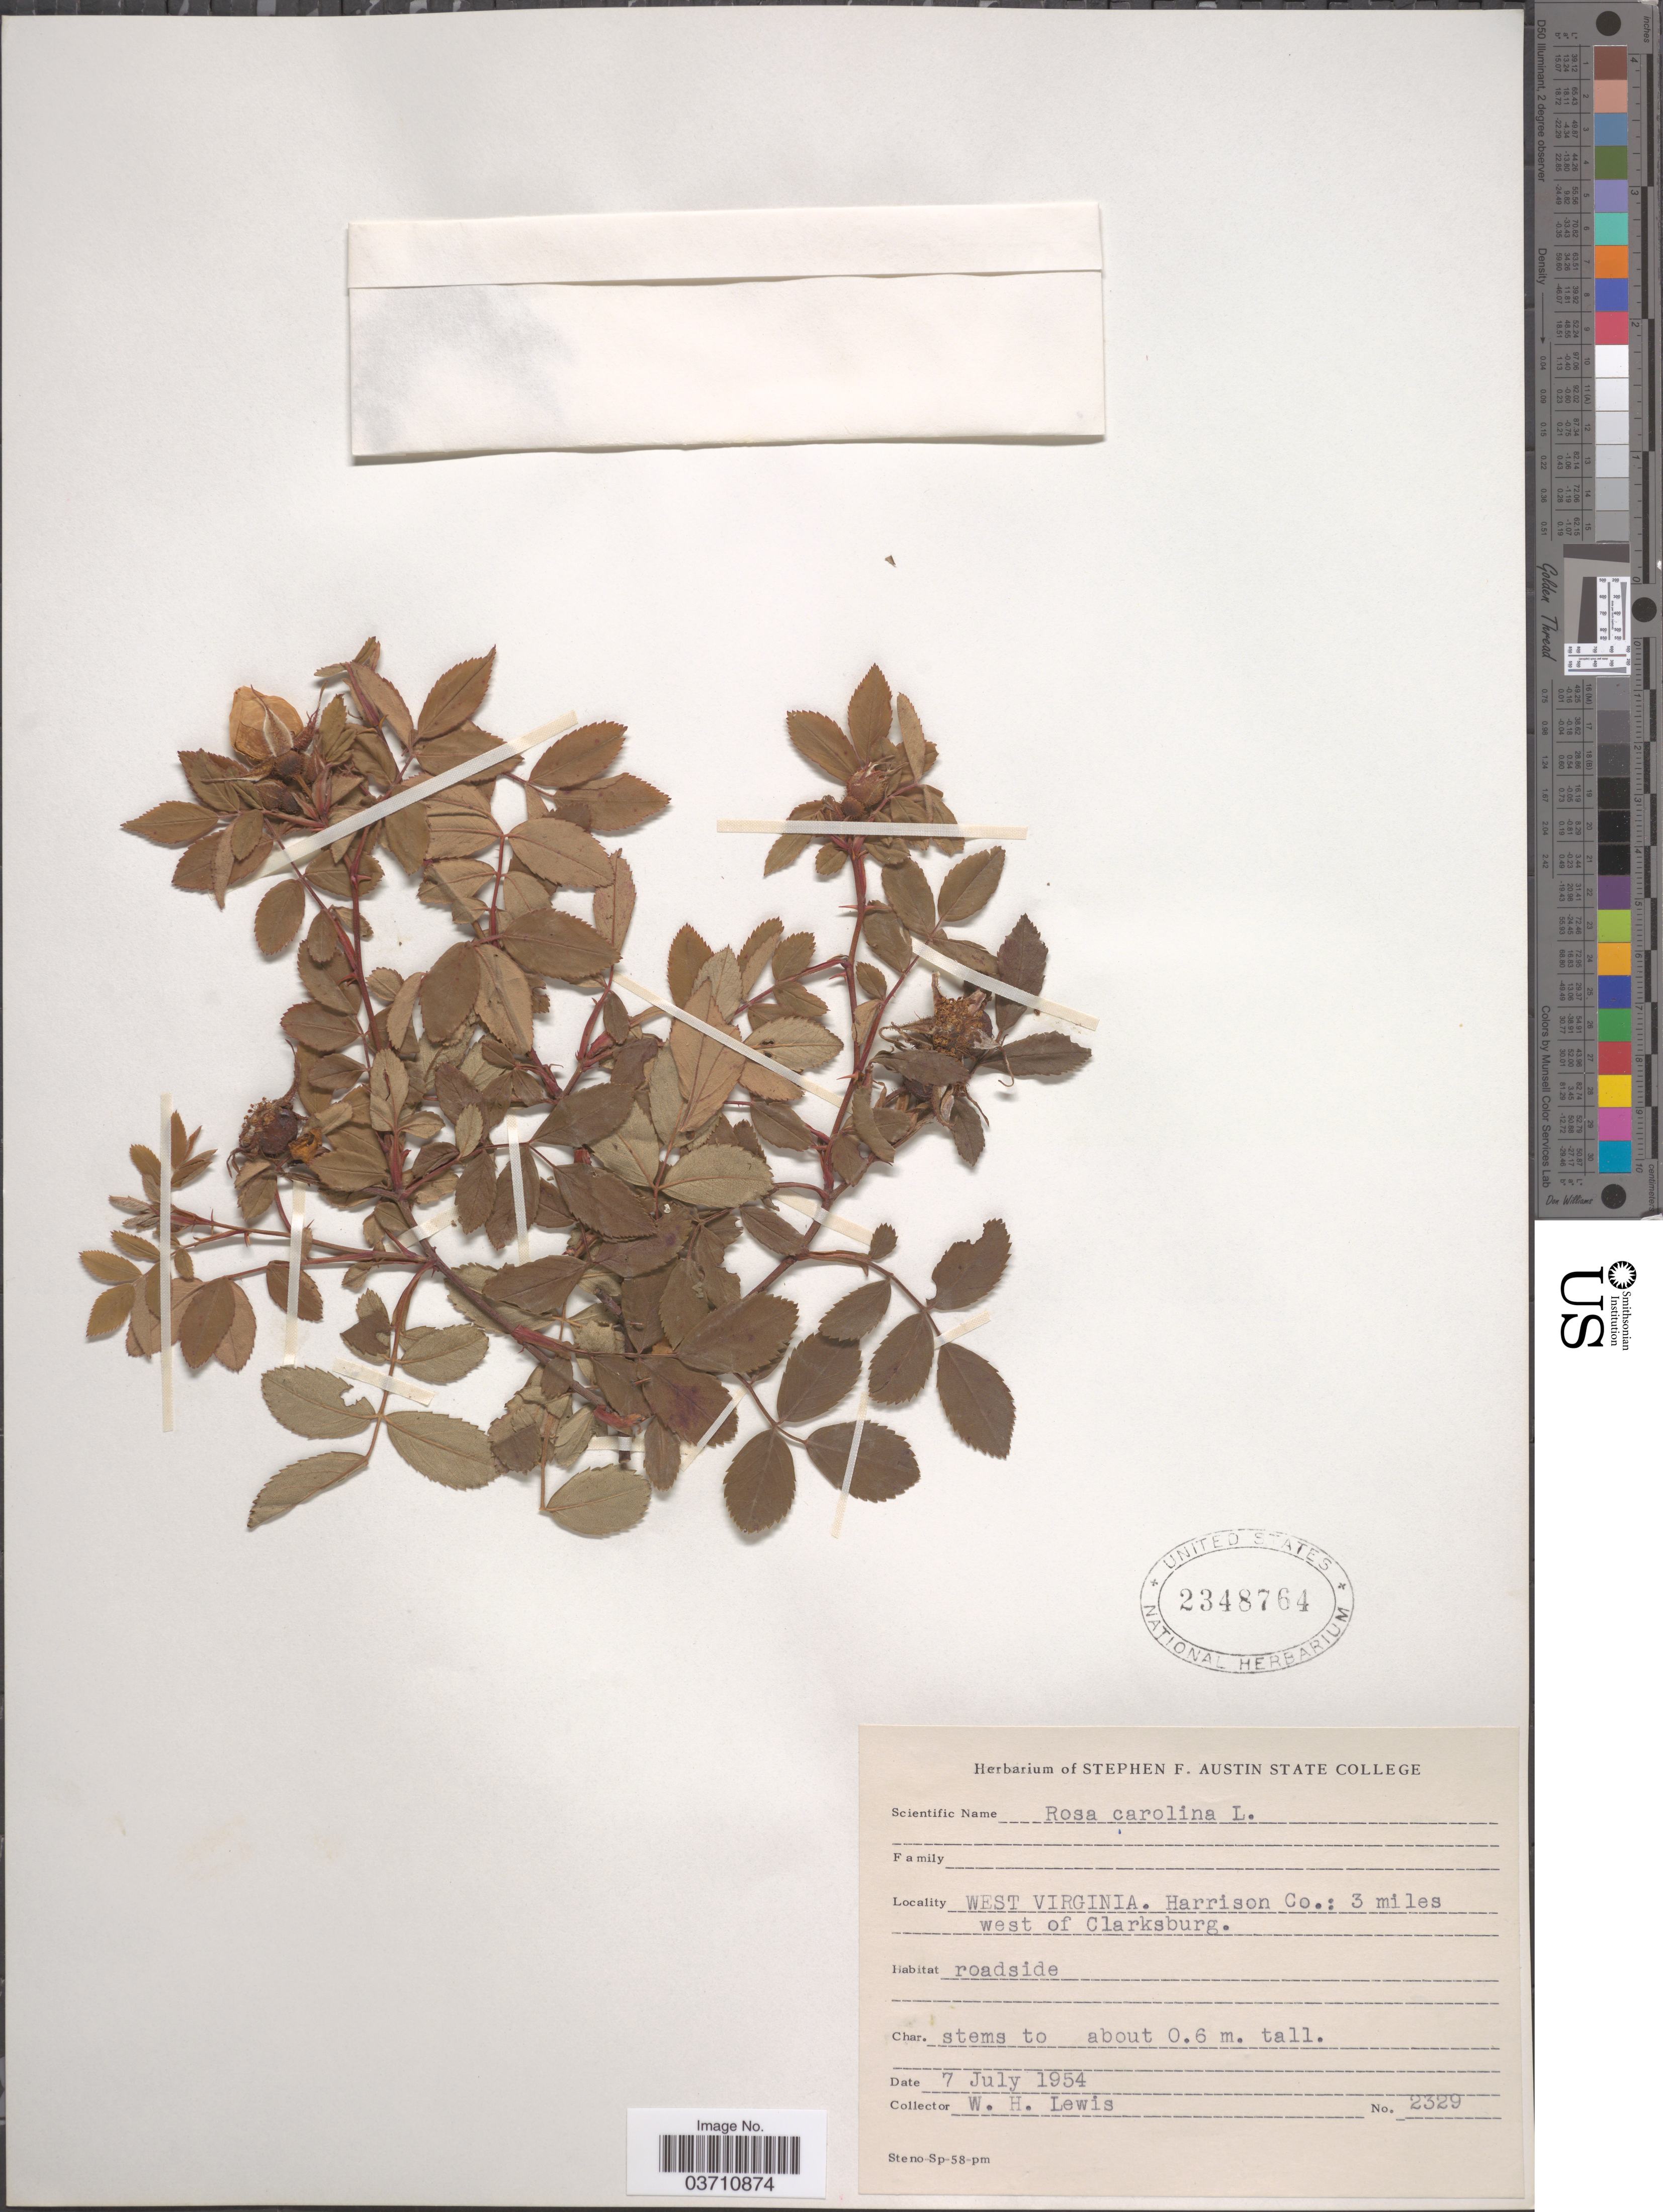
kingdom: Plantae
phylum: Tracheophyta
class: Magnoliopsida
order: Rosales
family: Rosaceae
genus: Rosa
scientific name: Rosa carolina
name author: L.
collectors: W. H. Lewis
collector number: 2329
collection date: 1954-07-07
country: United States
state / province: West Virginia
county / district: Harrison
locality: Harrison Co.: 3 miles west of Clarksburg.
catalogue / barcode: US 2348764